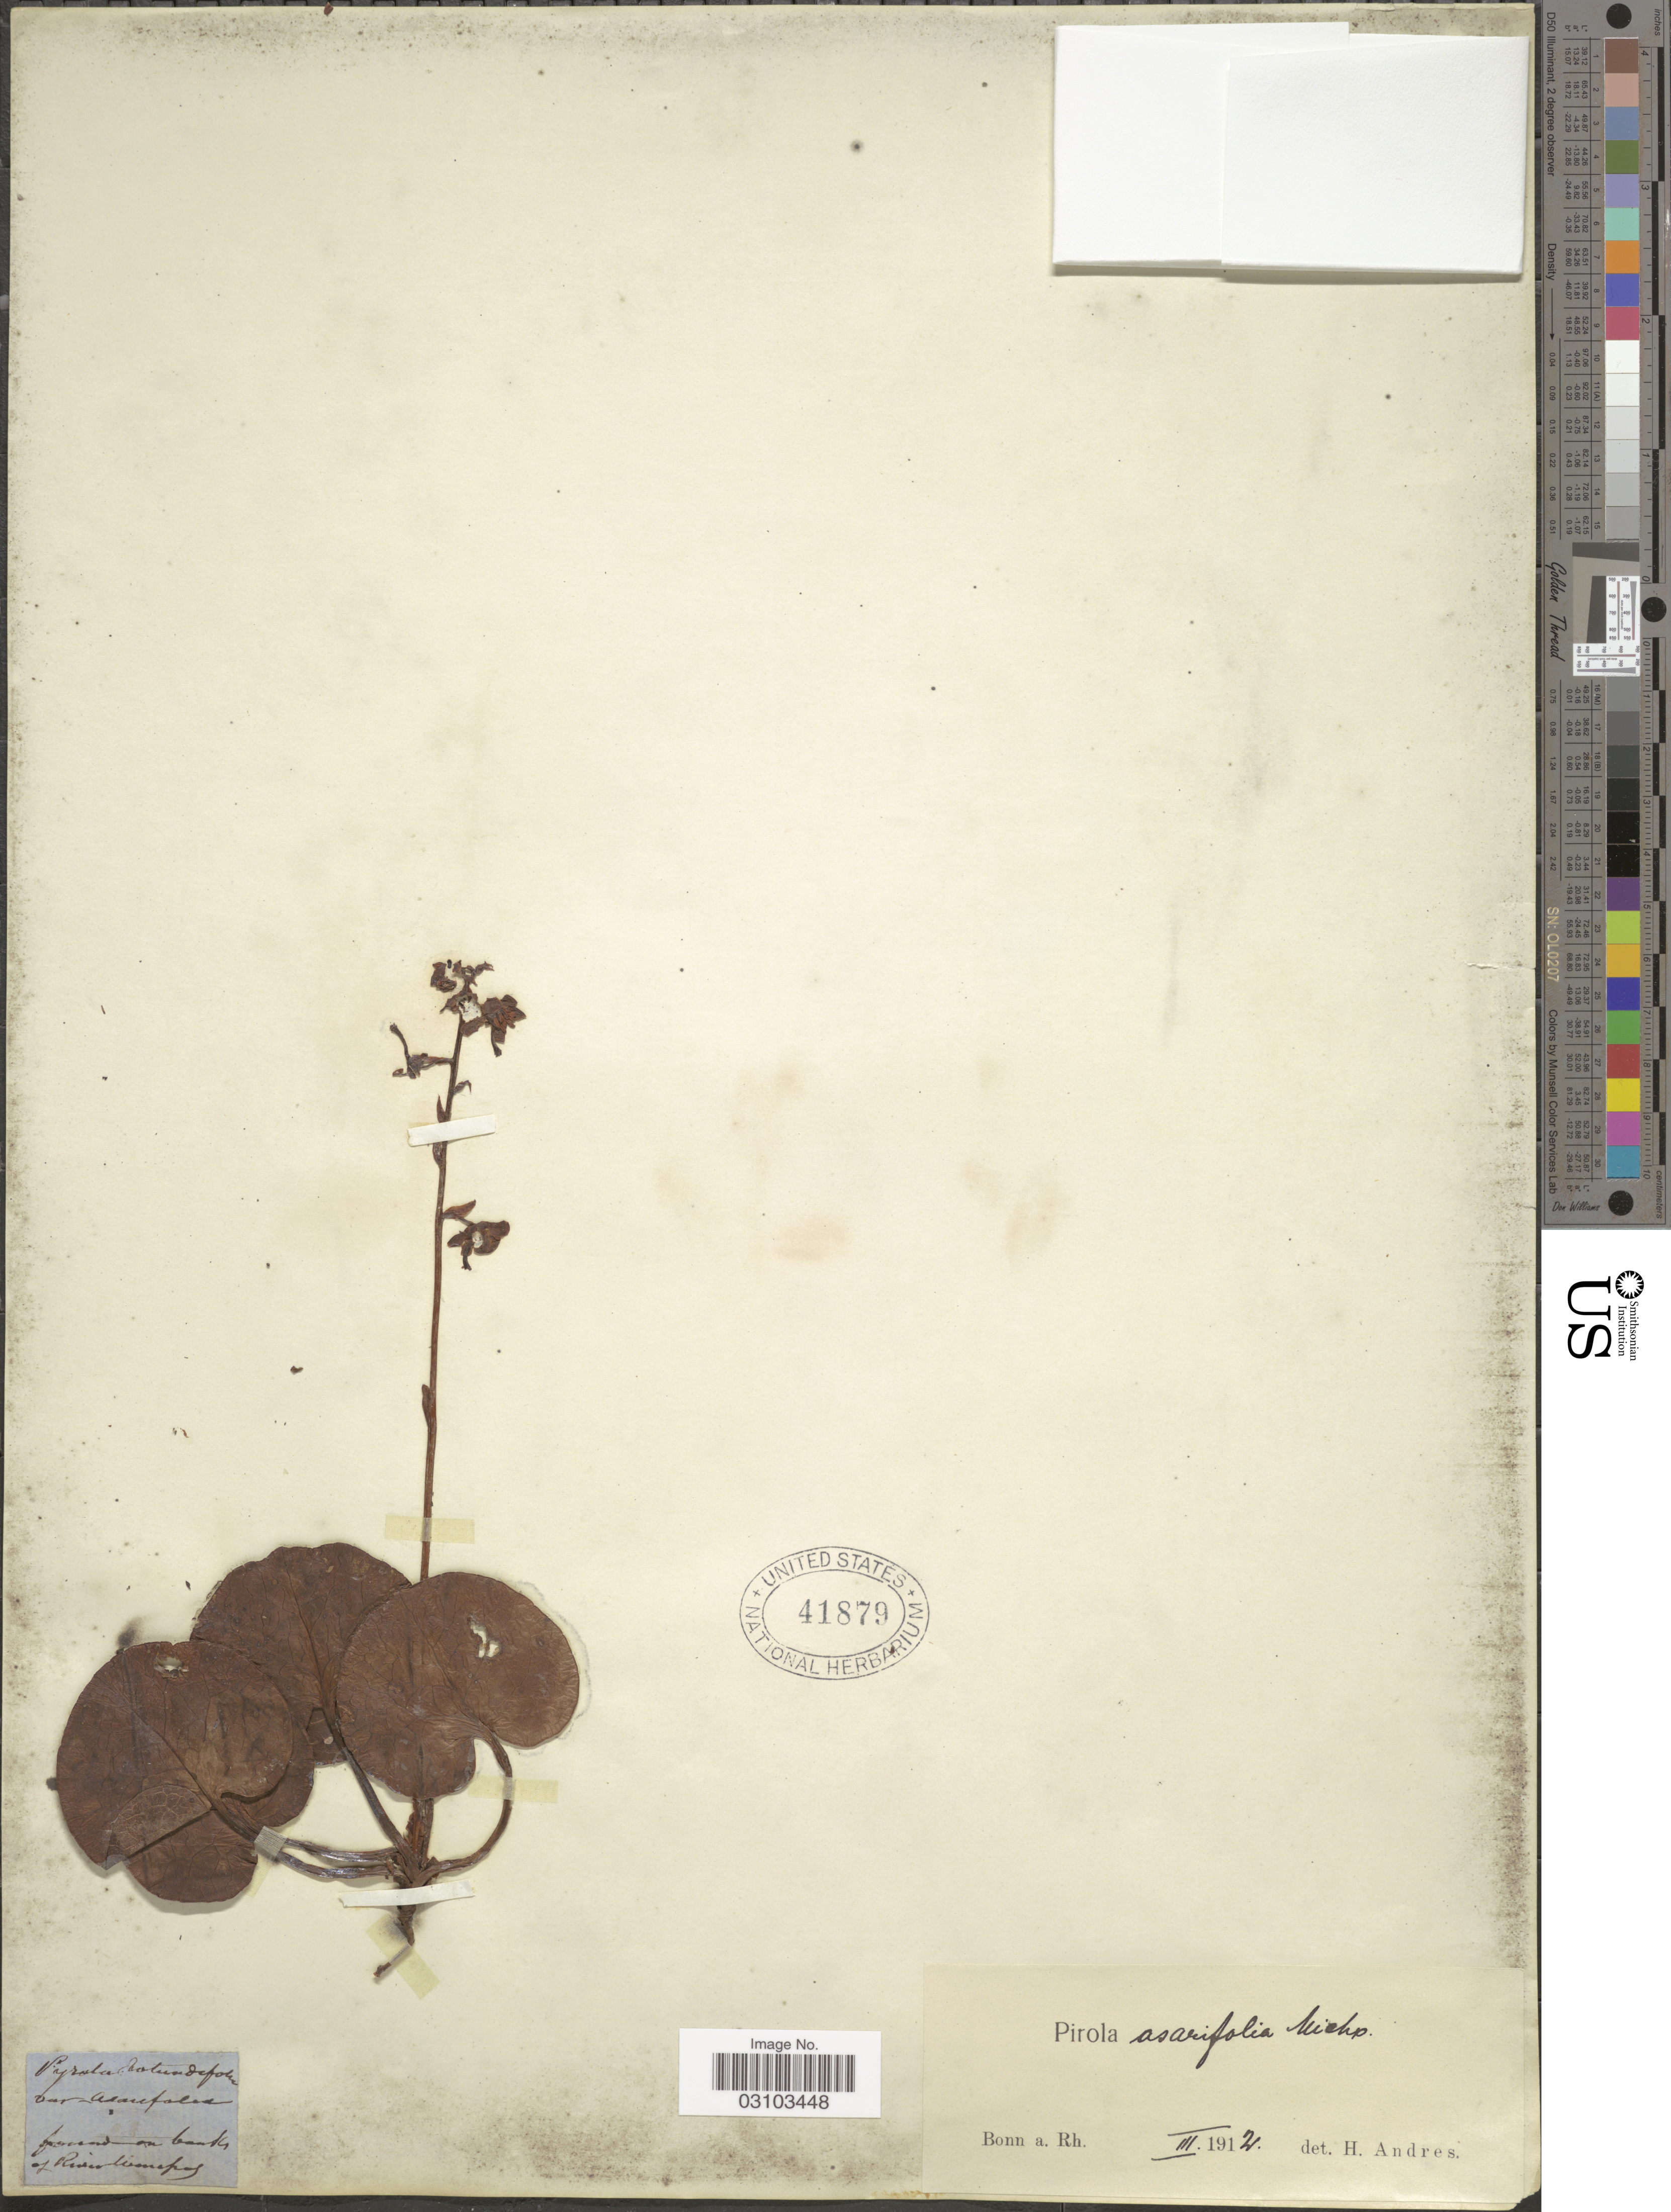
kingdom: Plantae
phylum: Tracheophyta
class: Magnoliopsida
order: Ericales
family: Ericaceae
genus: Pyrola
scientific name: Pyrola asarifolia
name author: Michx.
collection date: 1912-03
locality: [illegible text].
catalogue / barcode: US 41879